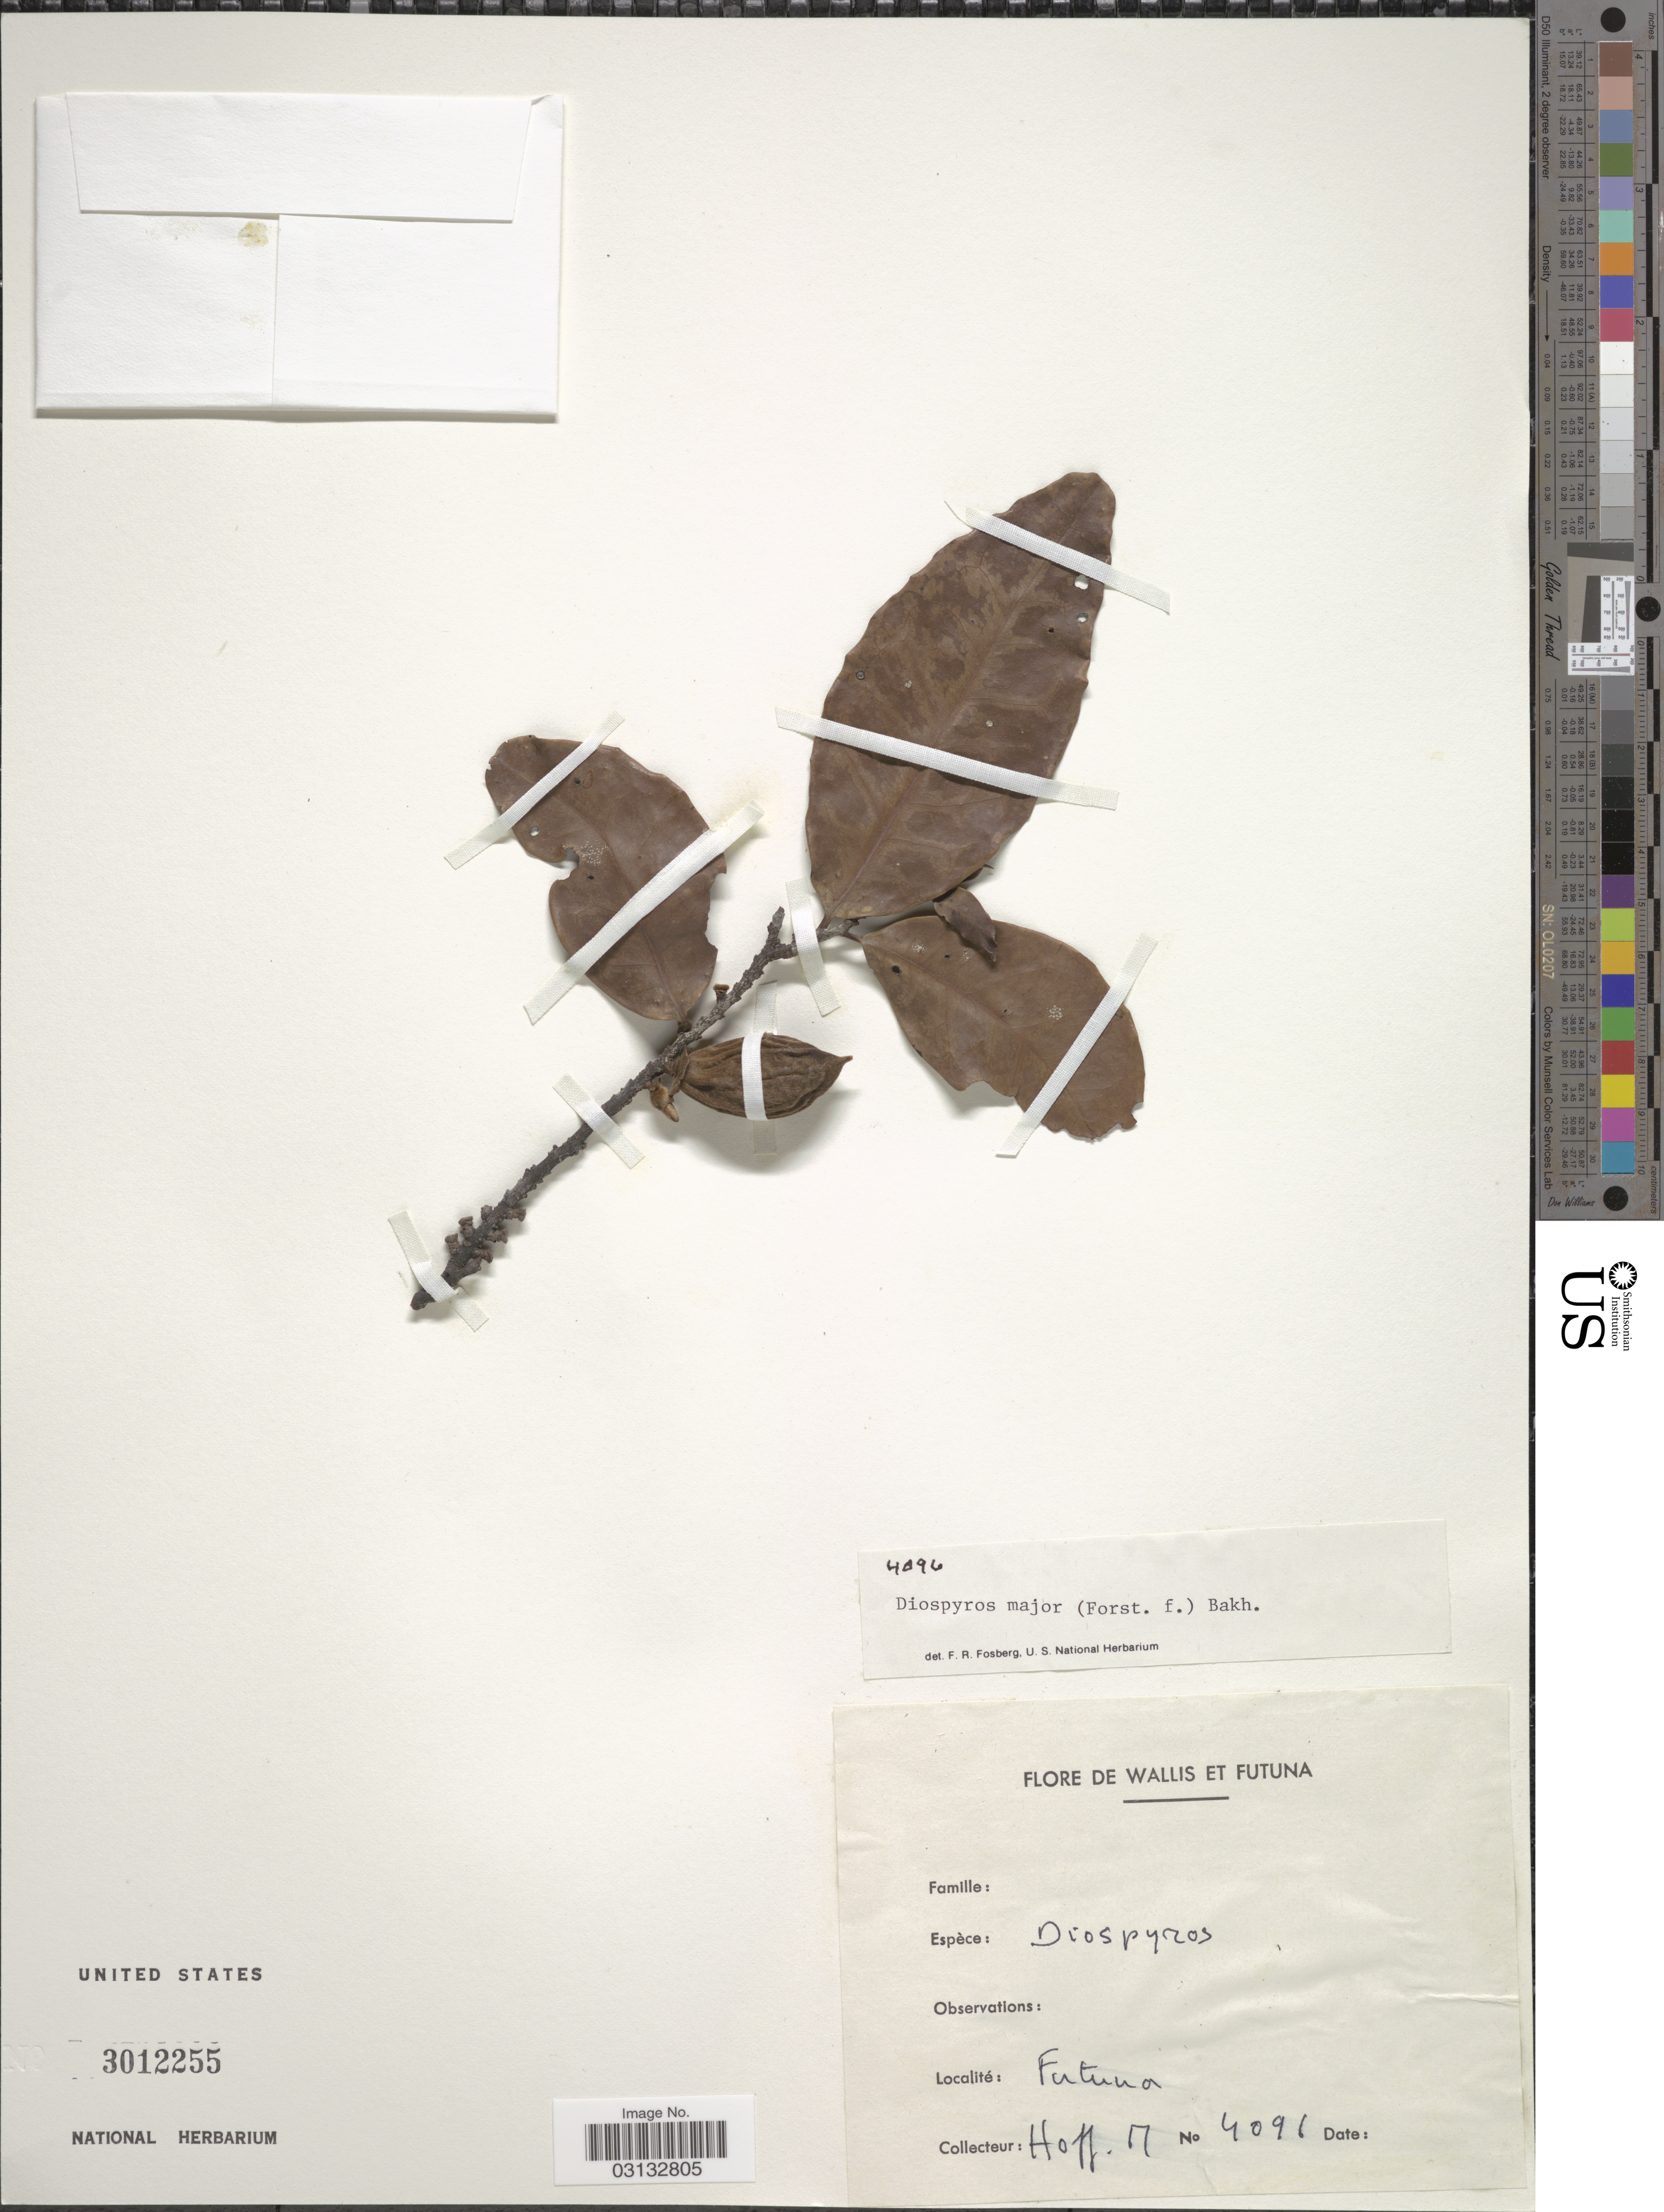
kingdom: Plantae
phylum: Tracheophyta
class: Magnoliopsida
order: Ericales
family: Ebenaceae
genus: Diospyros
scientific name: Diospyros major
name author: (G. Forst.) Bakh.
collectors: M. Hoff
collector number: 4091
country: Wallis and Futuna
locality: Futuna.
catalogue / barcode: US 3012255